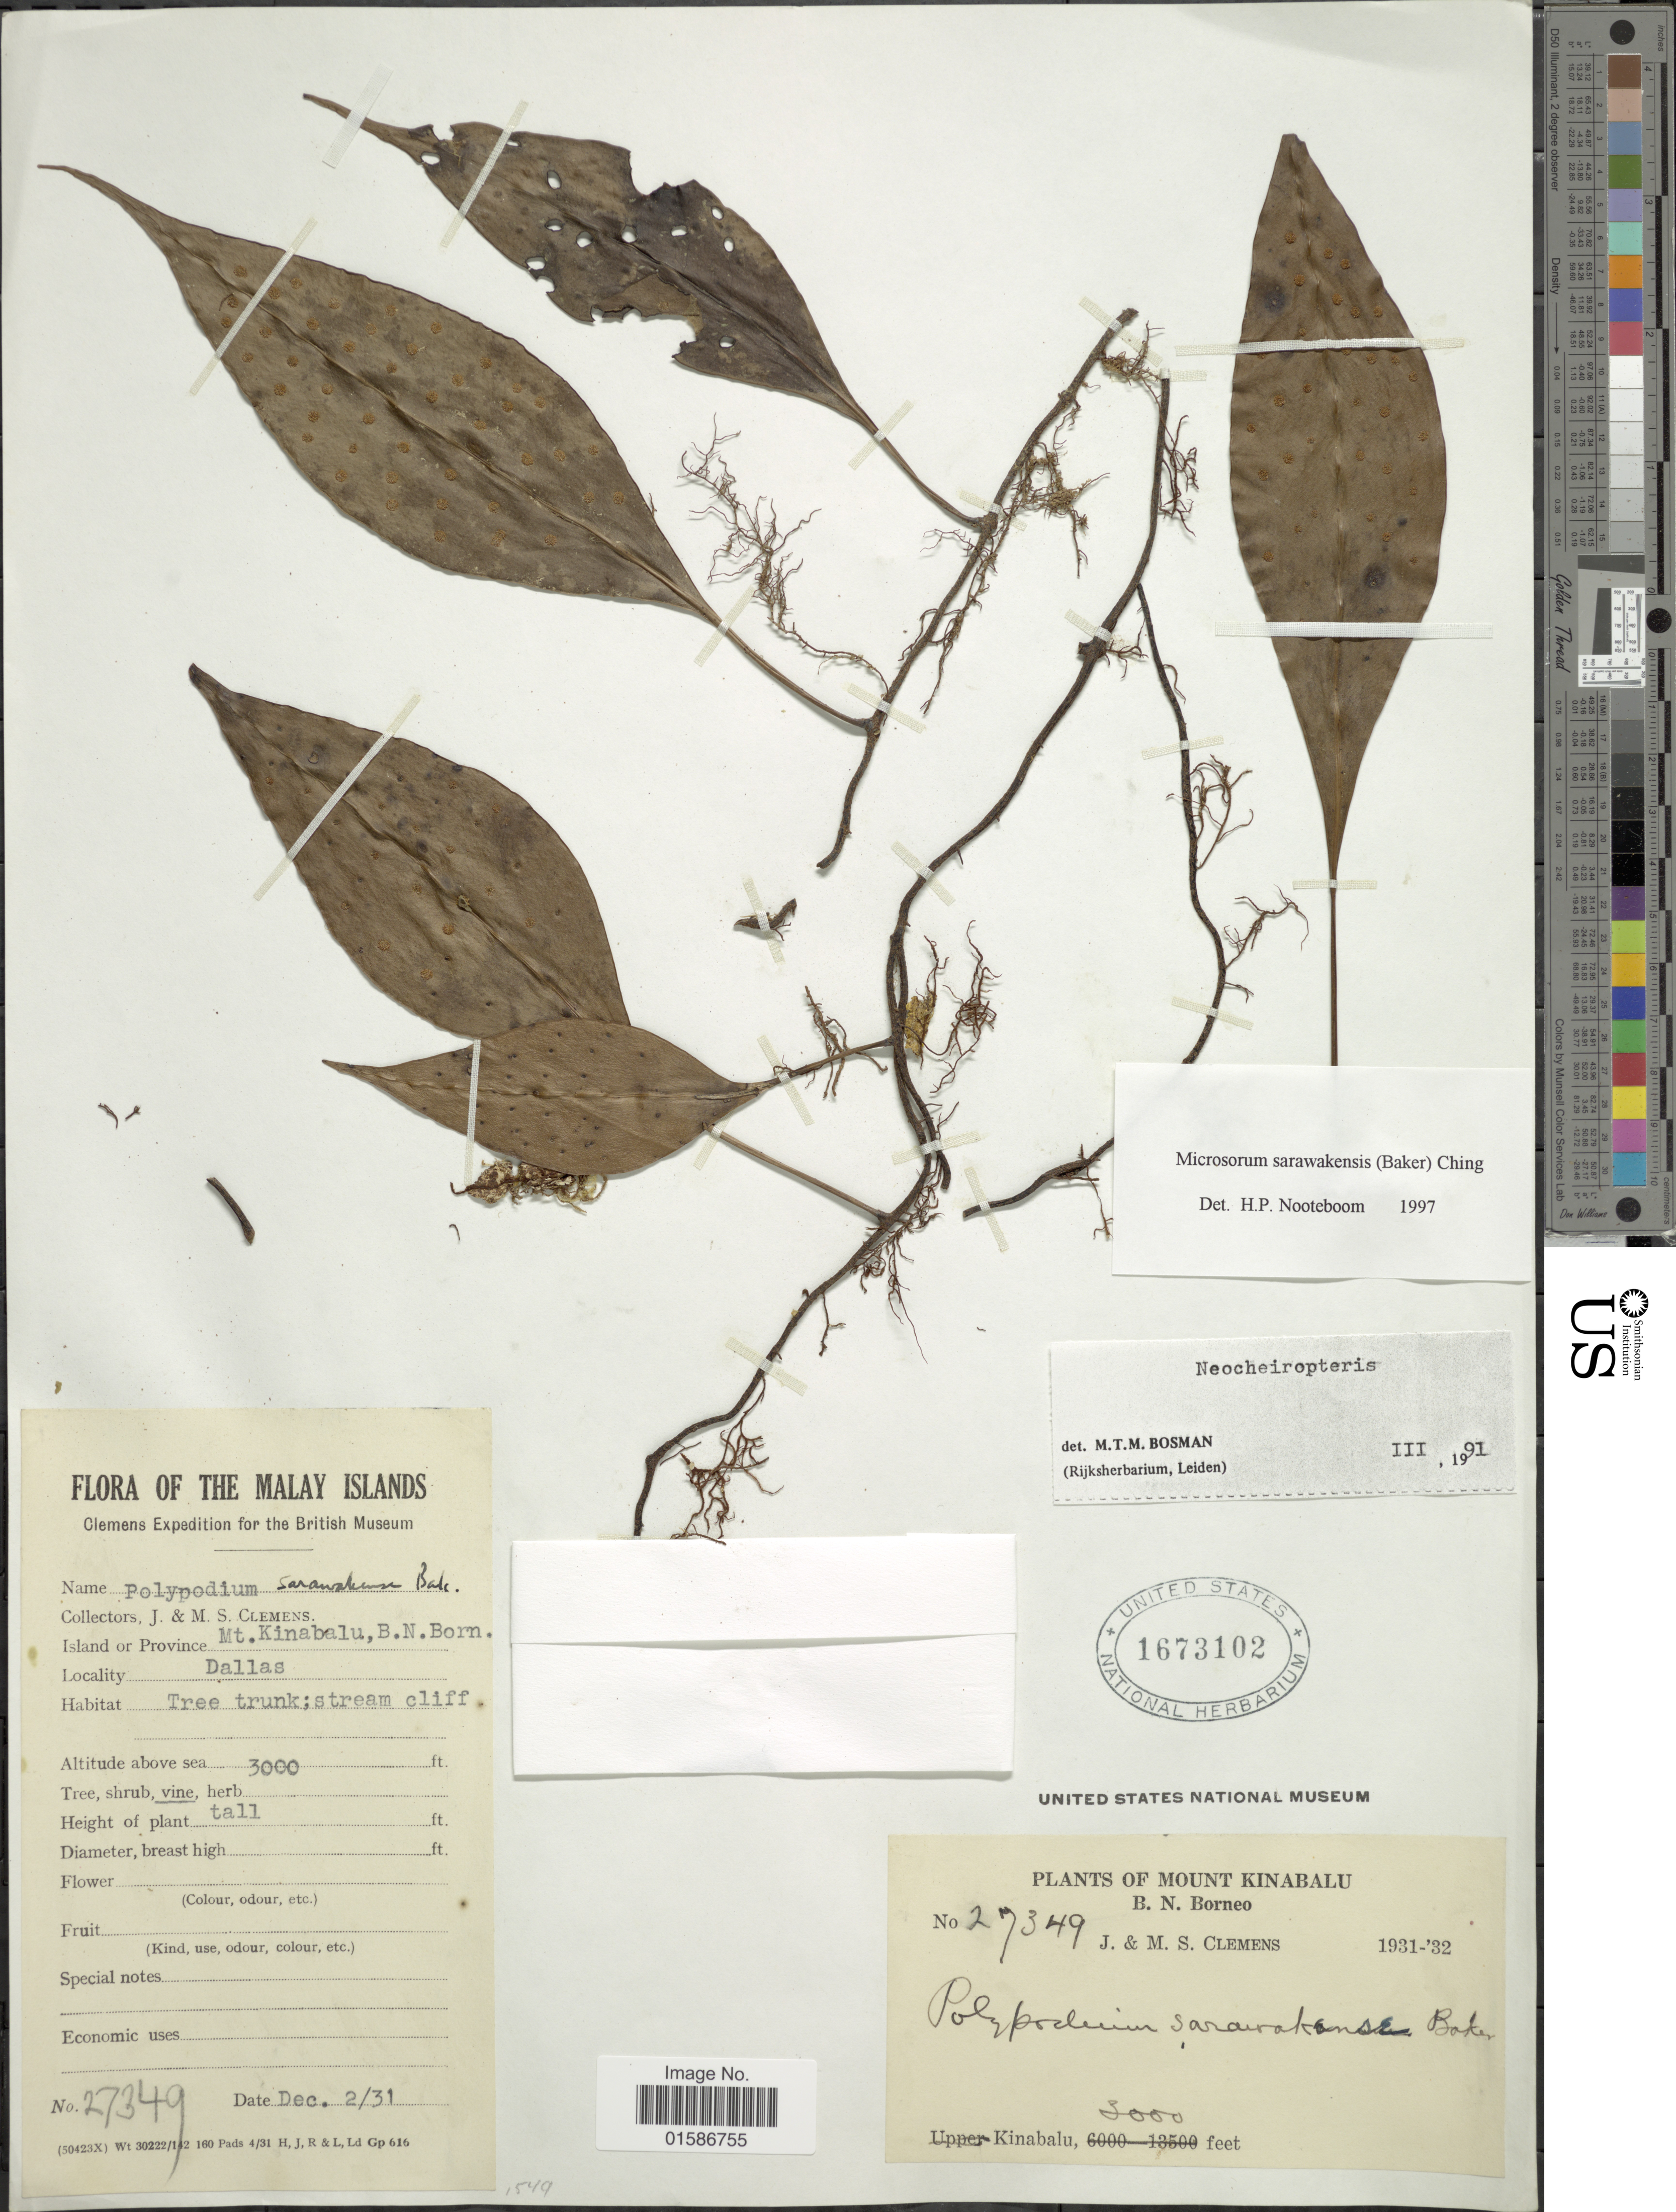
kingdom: Plantae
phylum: Tracheophyta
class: Polypodiopsida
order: Polypodiales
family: Polypodiaceae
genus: Microsorum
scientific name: Microsorum sarawakense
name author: (Baker) Ching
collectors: J. Clemens & M. S. Clemens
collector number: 27349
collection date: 1931-12-02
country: Malaysia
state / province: Sabah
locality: The Malay Islands, Island or Province Mt Kinabalu, B.N. Norn. Dallas, Kinabalu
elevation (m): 914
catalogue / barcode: US 1673102